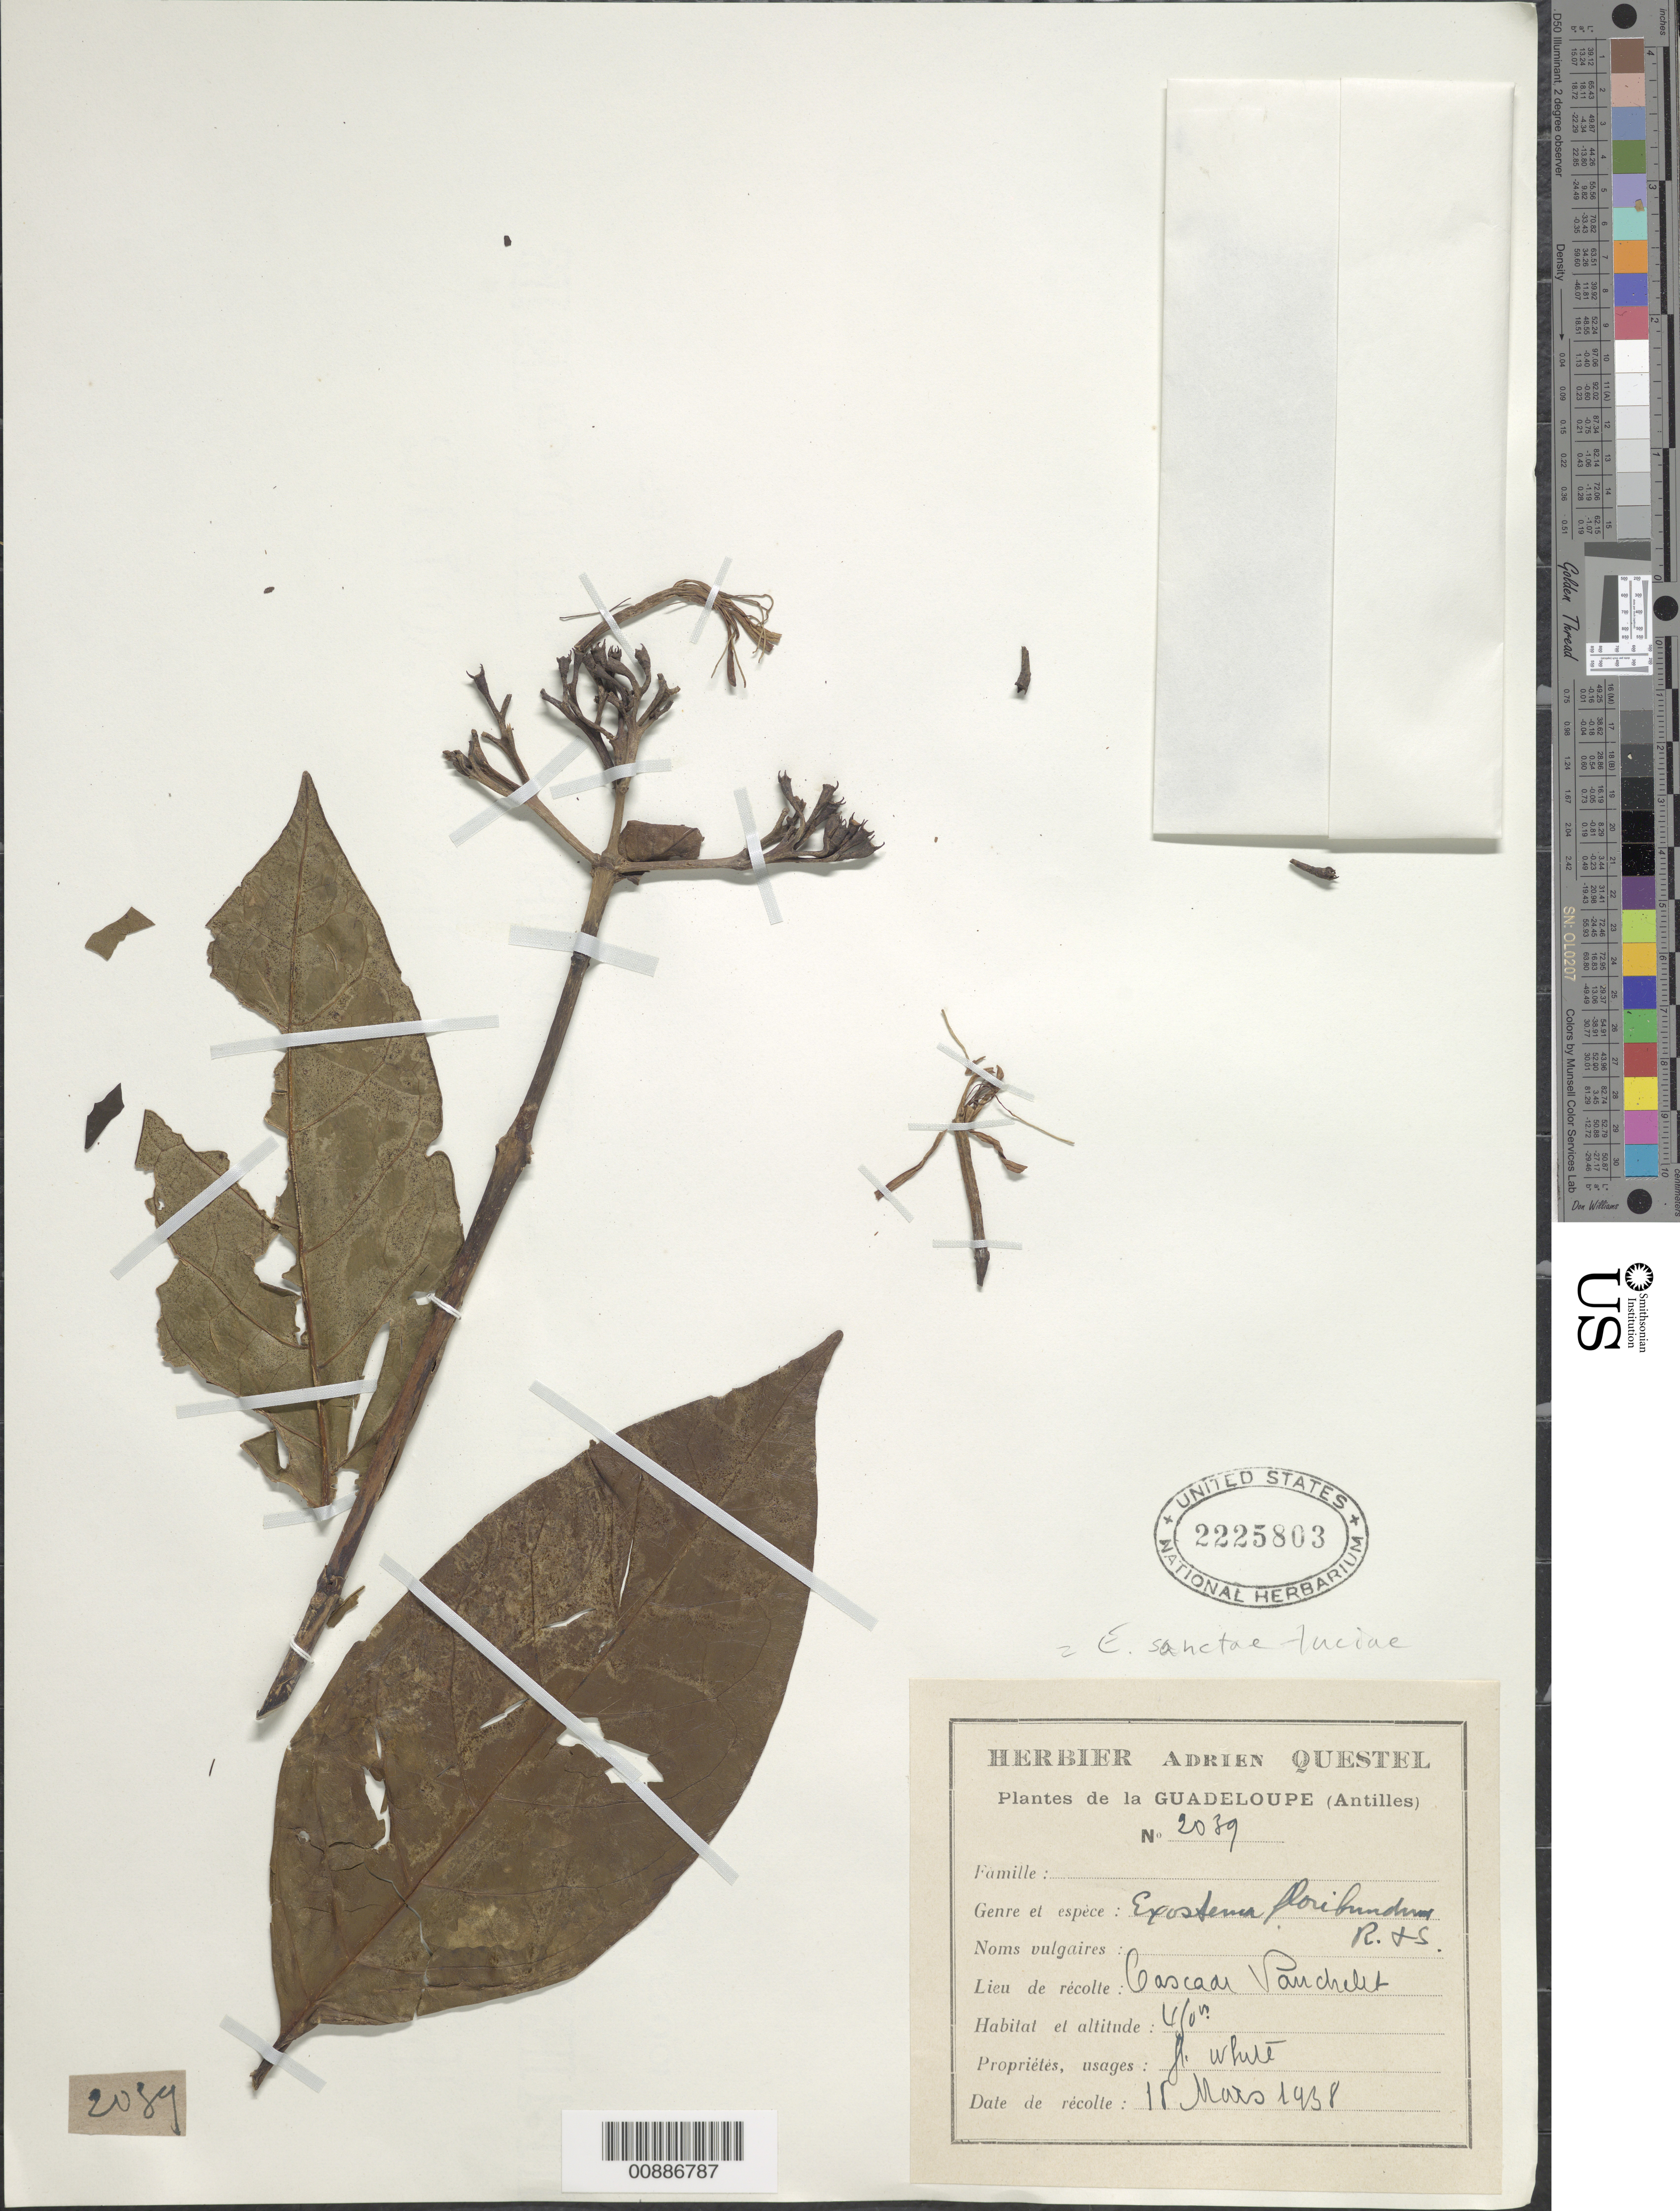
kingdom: Plantae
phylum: Tracheophyta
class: Magnoliopsida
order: Gentianales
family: Rubiaceae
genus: Exostema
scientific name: Exostema sanctae-luciae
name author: (Kentish) Britten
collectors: A. Questel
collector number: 2039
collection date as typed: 11 Mar 1938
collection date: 1938-03-11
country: Guadeloupe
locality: Cascade Vancheut (sp?)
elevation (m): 450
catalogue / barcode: US 2225803